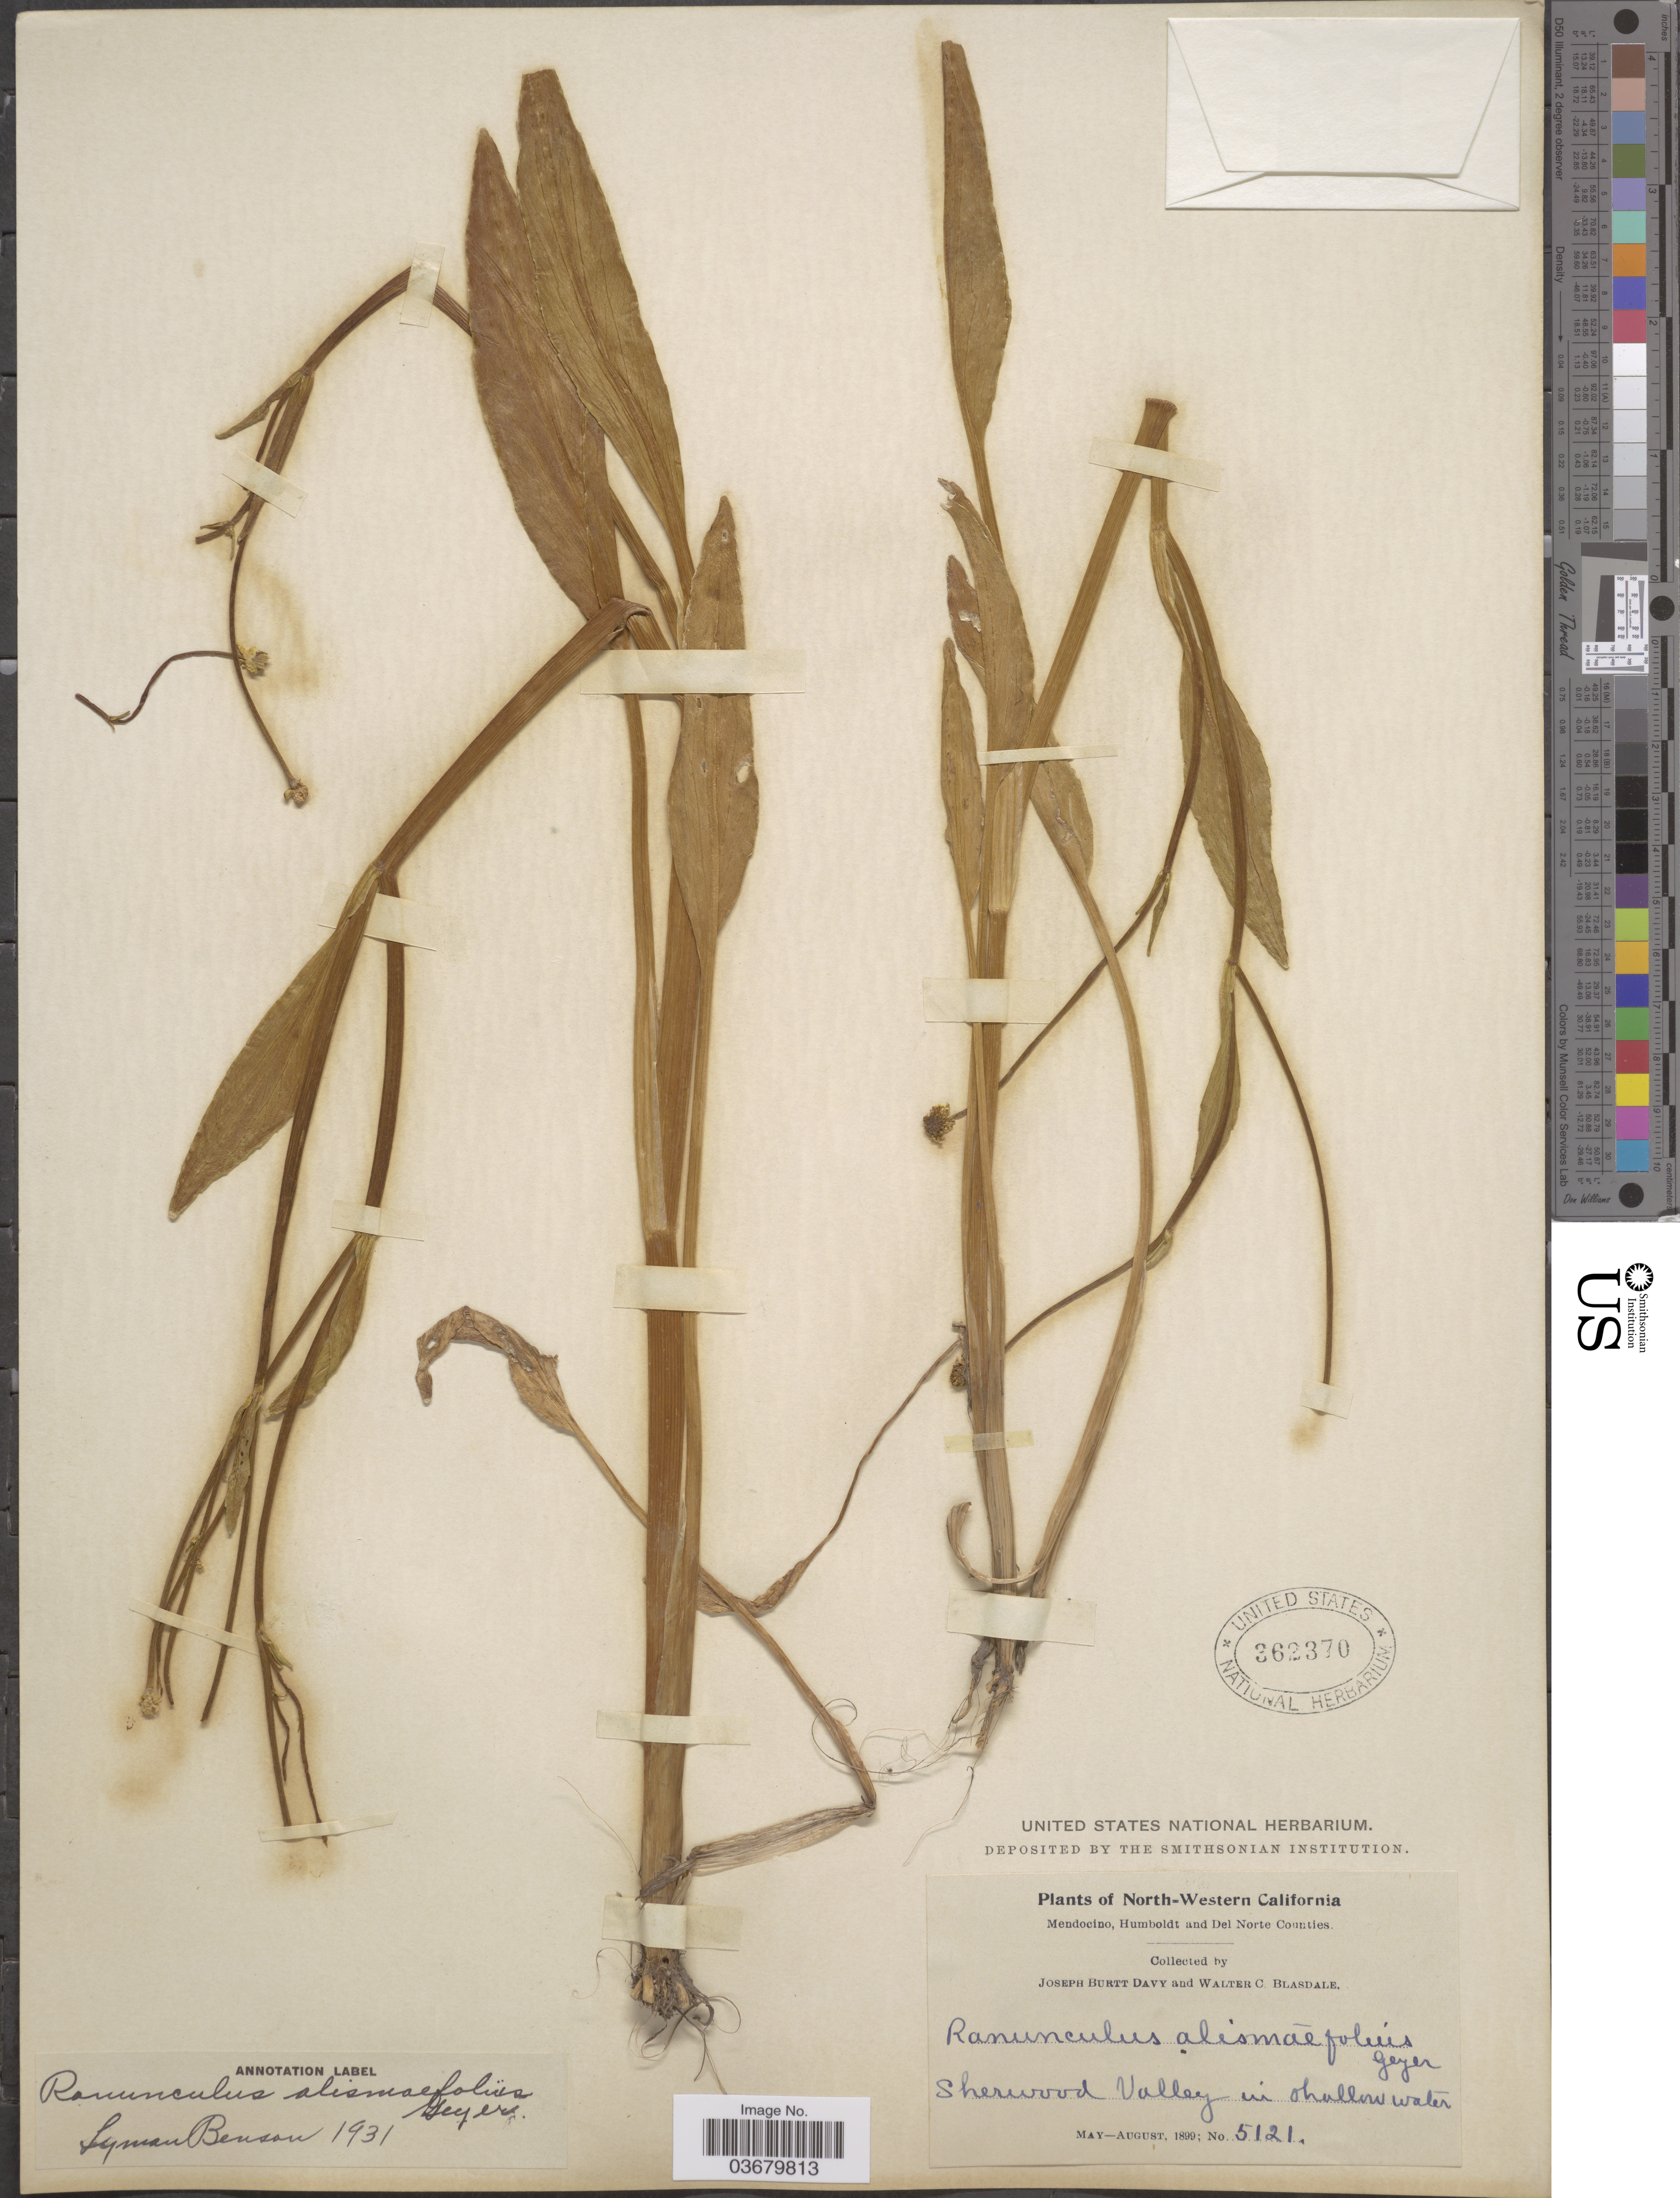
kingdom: Plantae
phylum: Tracheophyta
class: Magnoliopsida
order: Ranunculales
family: Ranunculaceae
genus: Ranunculus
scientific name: Ranunculus alismifolius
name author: Geyer ex Benth.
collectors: J. Burtt Davy & W. Blasdale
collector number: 5121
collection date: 1899-05/1899-08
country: United States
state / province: California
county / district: Mendocino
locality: North-Western California. Mendocino, Humboldt and Del Norte Counties. Sherwood Valley.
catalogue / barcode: US 362370